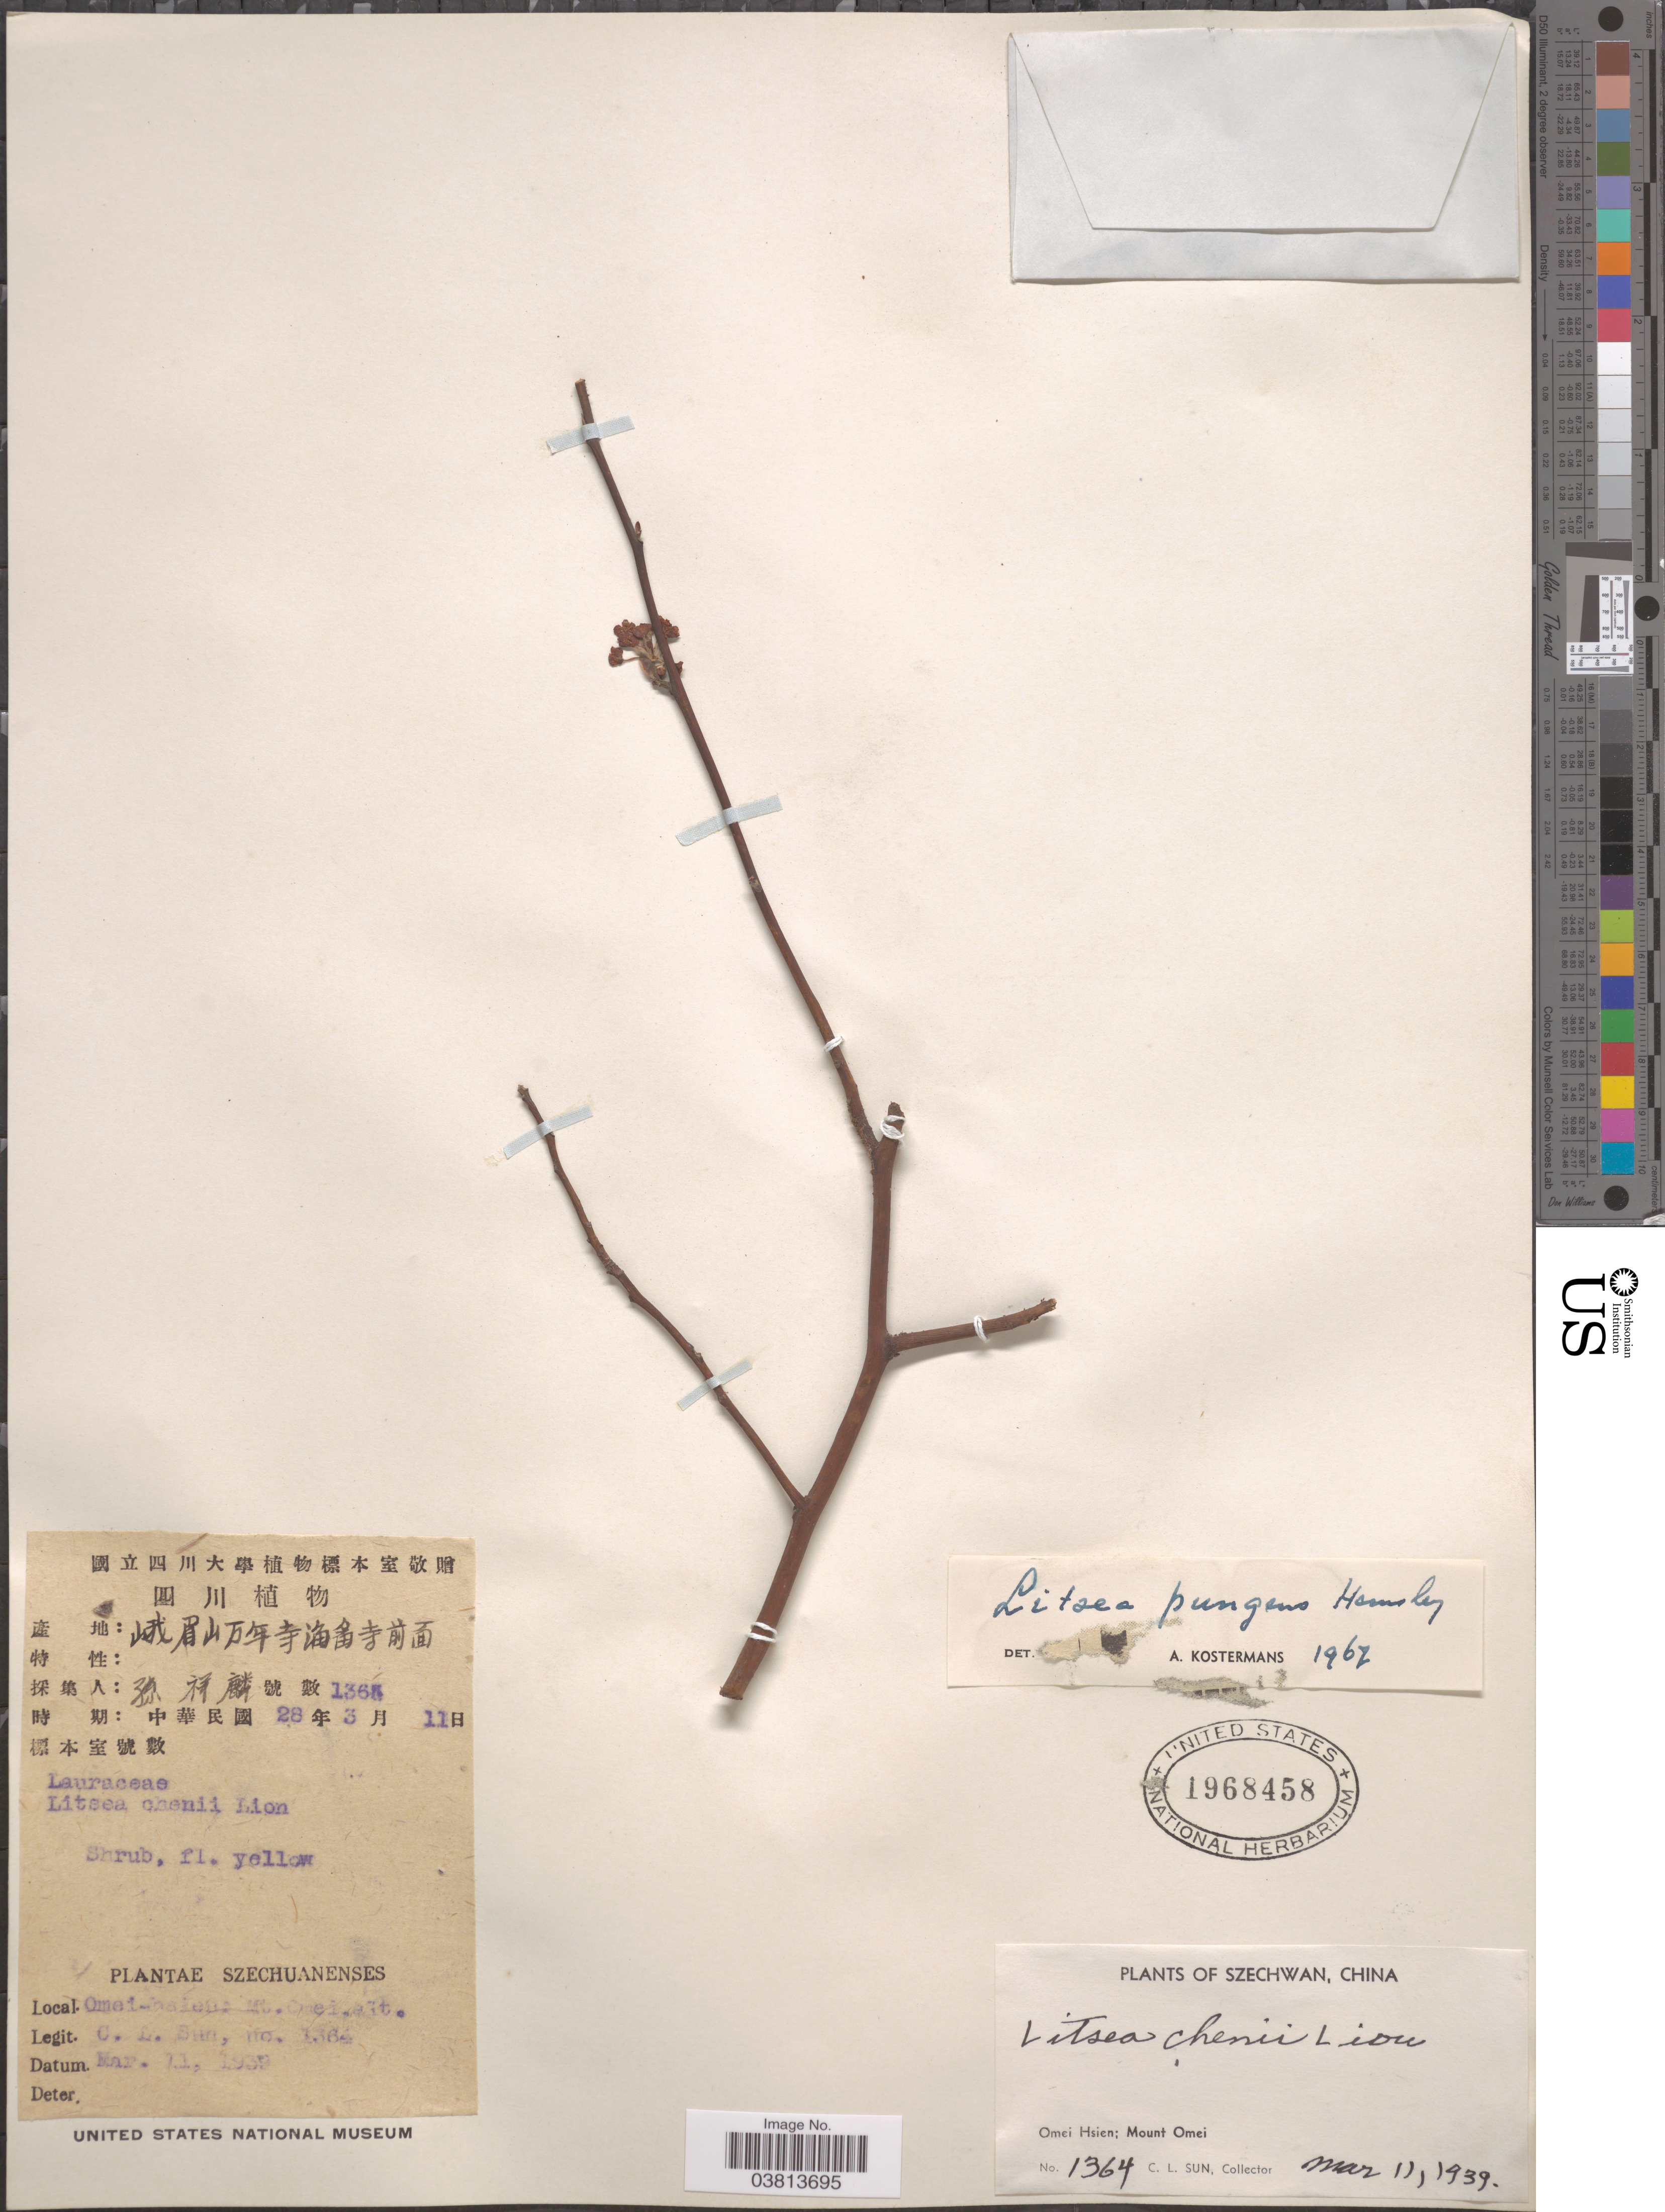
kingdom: Plantae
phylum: Tracheophyta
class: Magnoliopsida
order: Laurales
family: Lauraceae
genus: Litsea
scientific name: Litsea pungens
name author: Hemsl.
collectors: C. Sun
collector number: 1364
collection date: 1939-03-11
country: China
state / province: Sichuan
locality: Szechwan. Omei Hsien; Mount Omei.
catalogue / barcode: US 1968458